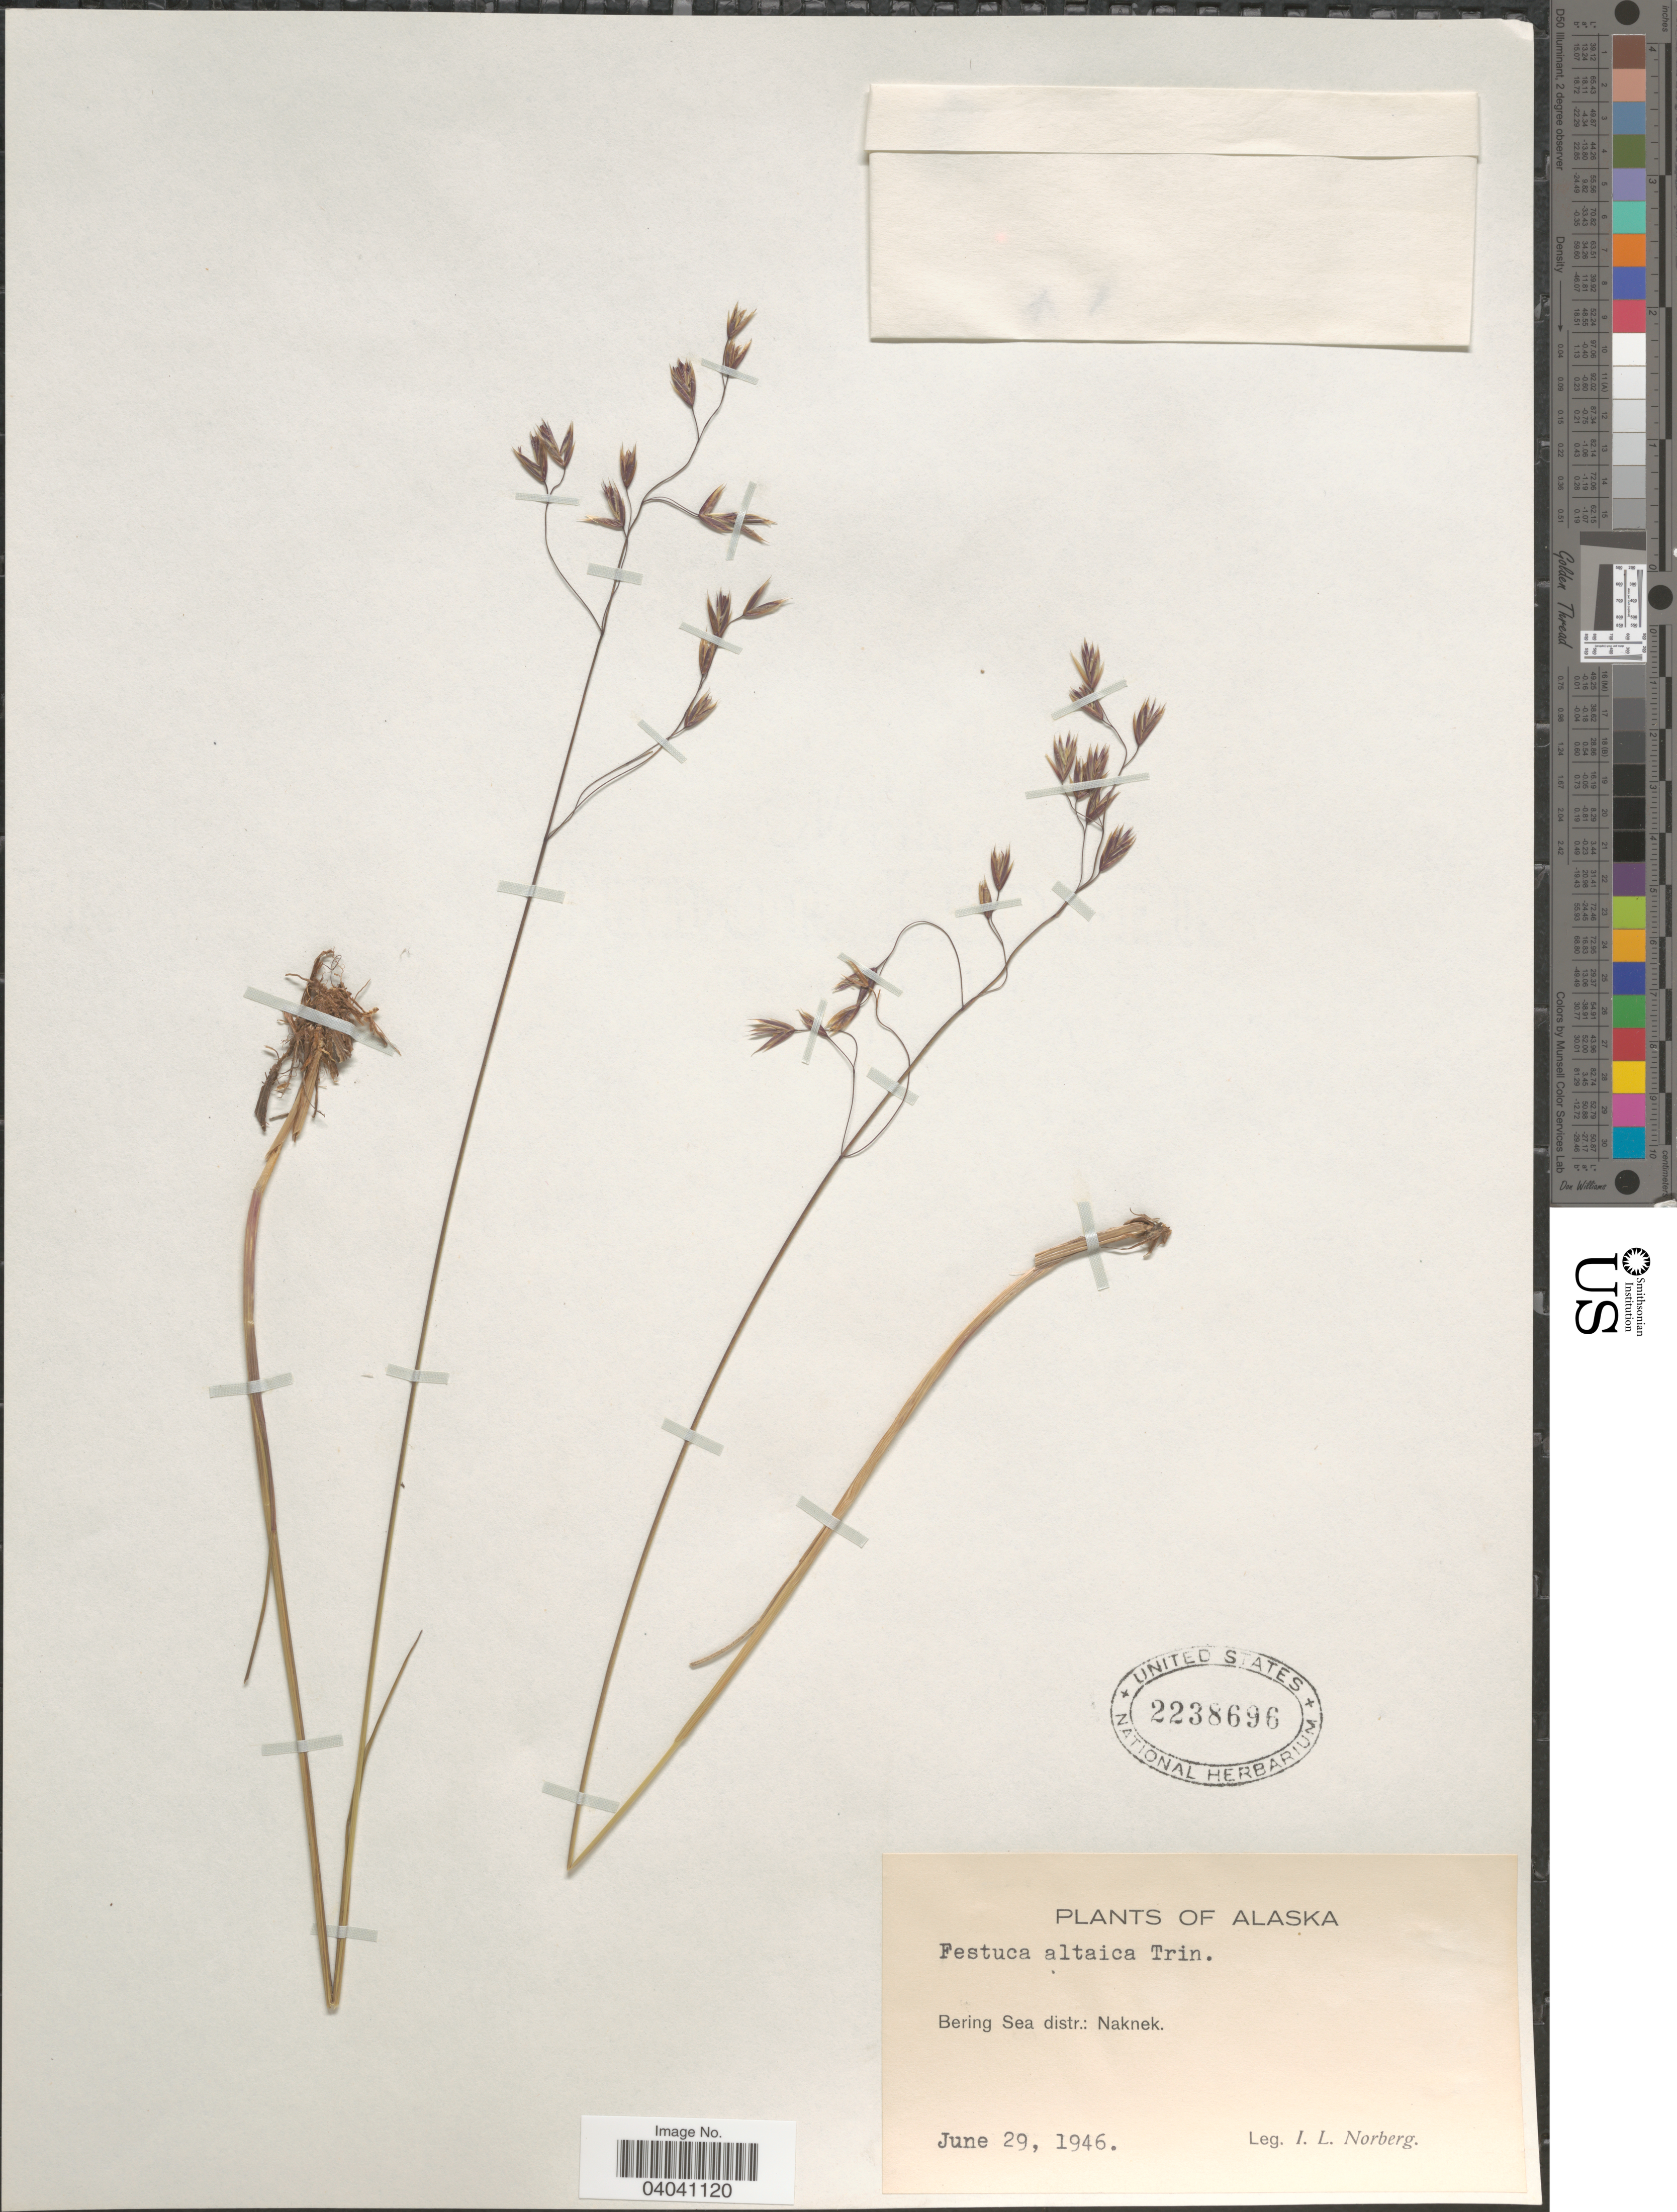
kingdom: Plantae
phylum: Tracheophyta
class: Liliopsida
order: Poales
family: Poaceae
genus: Festuca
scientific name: Festuca altaica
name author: Trin.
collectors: I. Norberg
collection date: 1946-06-29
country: United States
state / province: Alaska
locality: Bering Sea distr.: Naknek.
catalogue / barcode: US 2238696